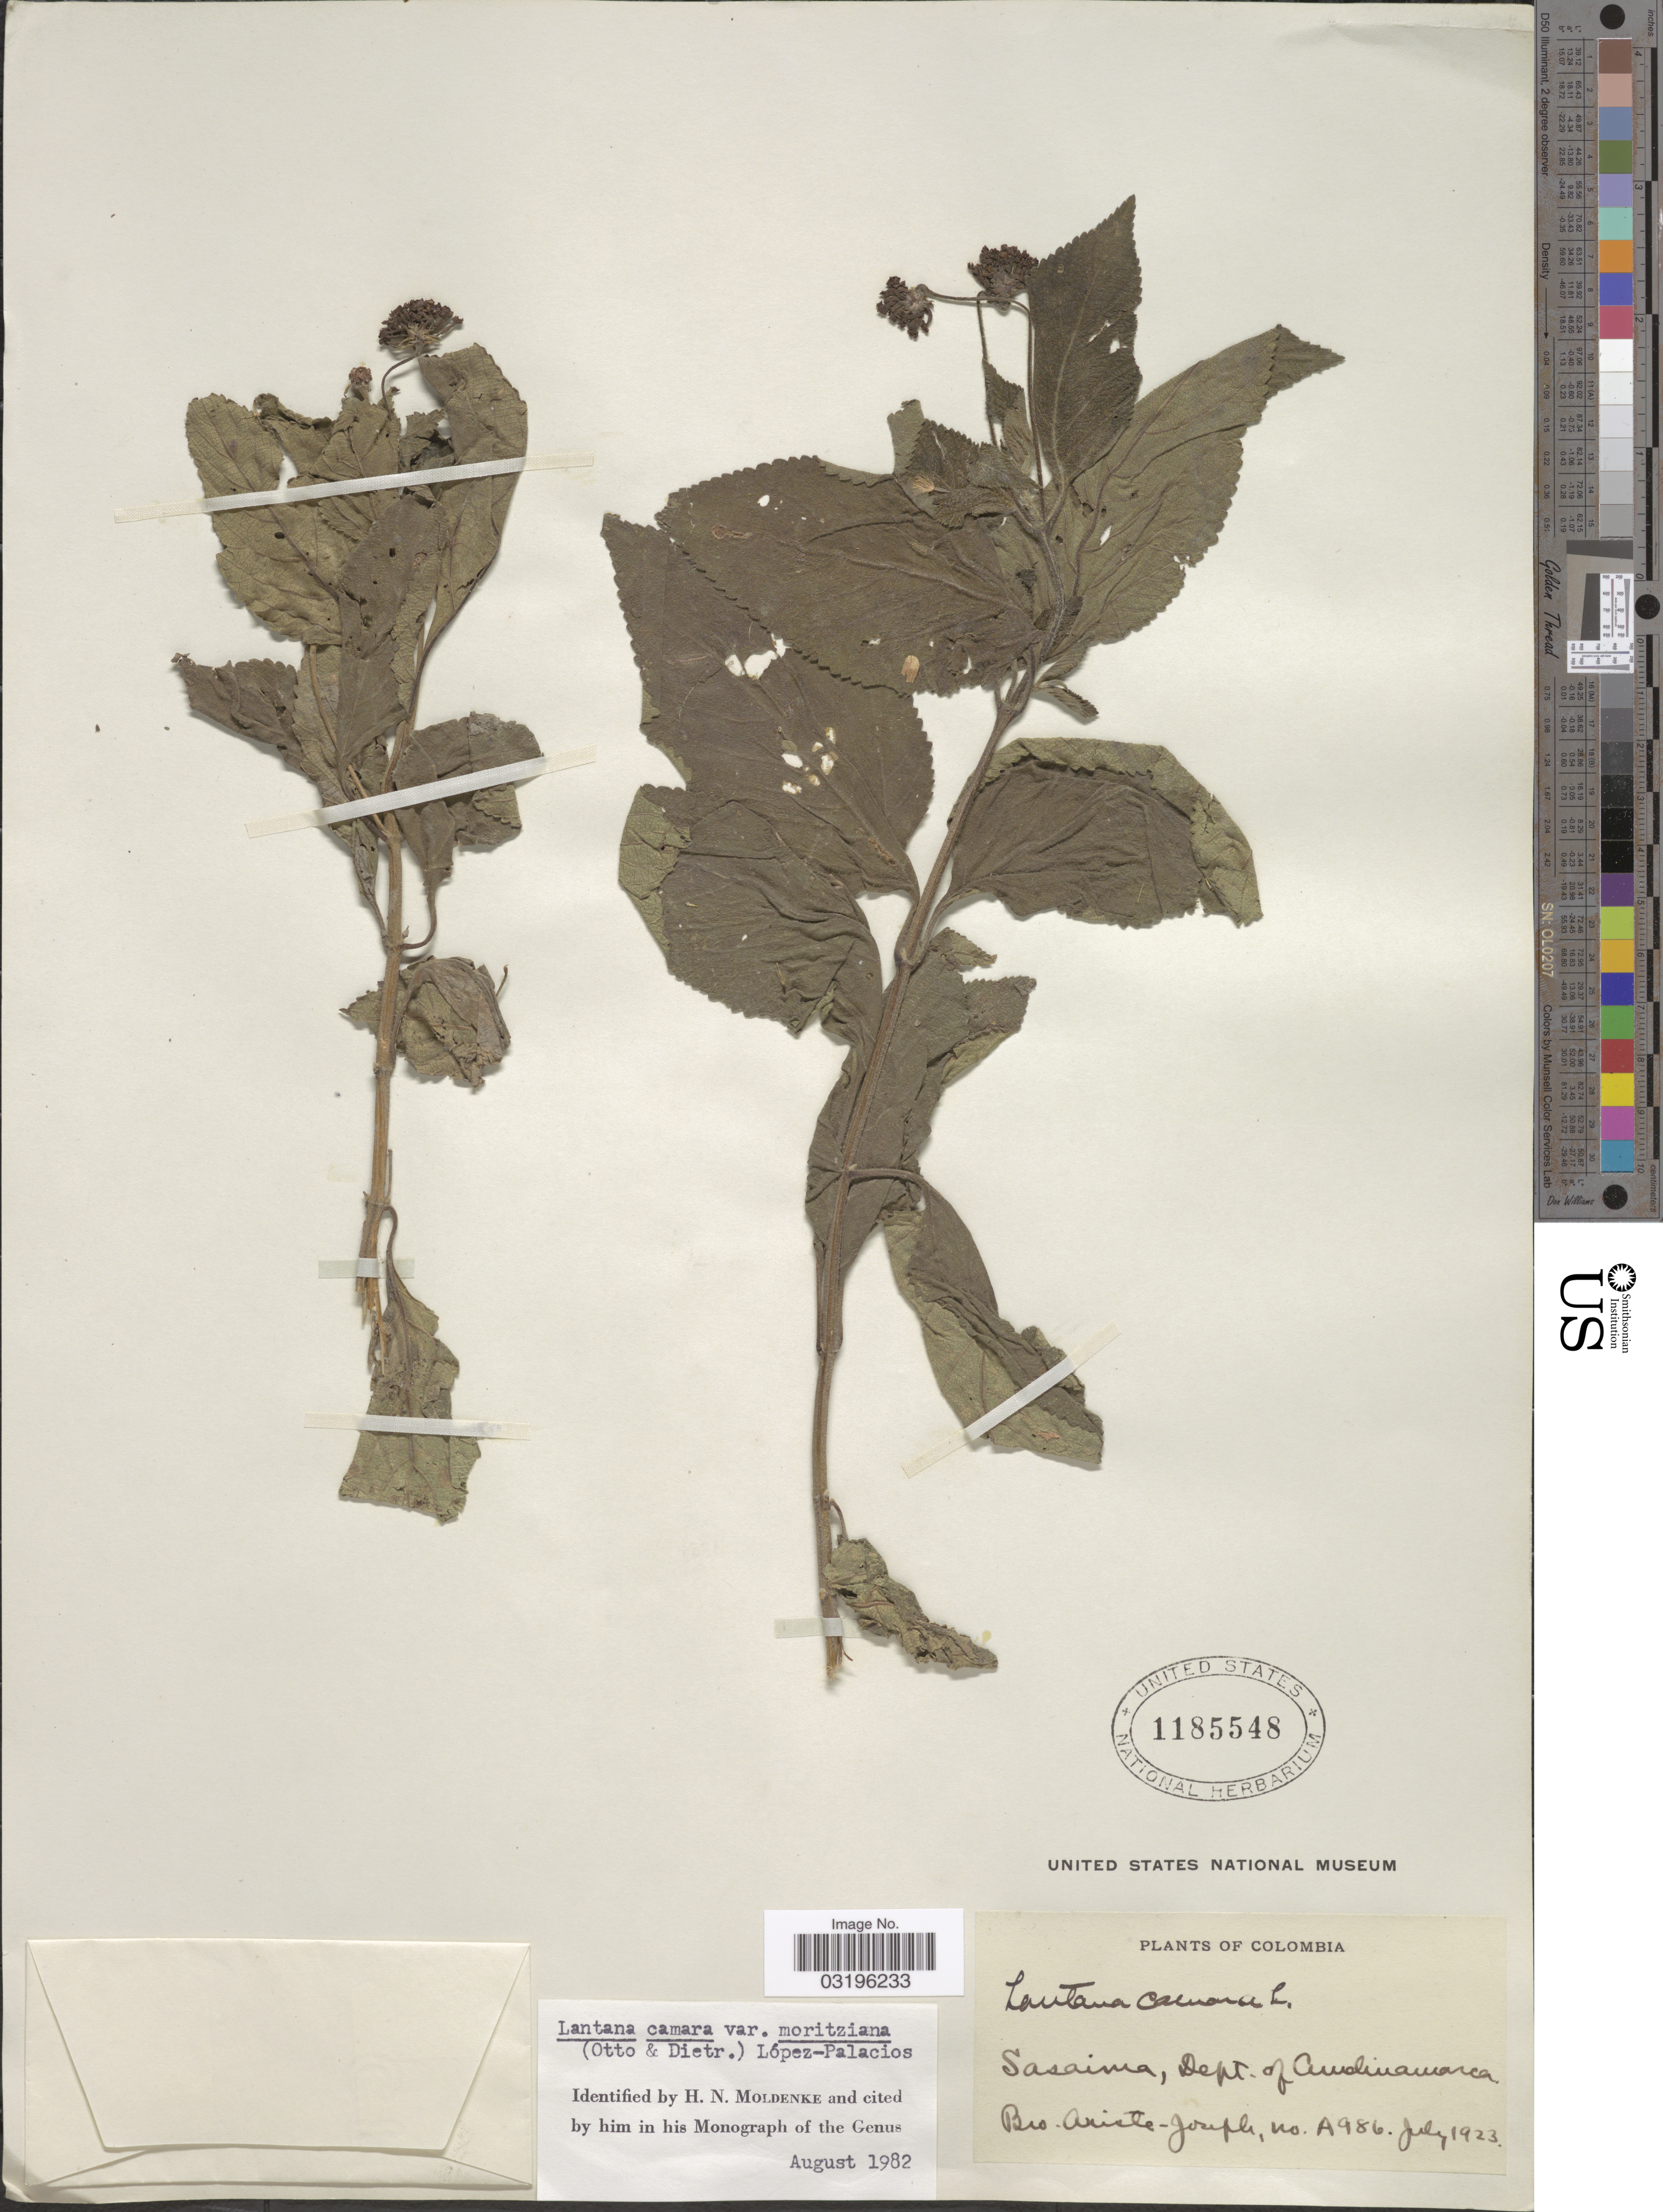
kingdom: Plantae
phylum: Tracheophyta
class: Magnoliopsida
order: Lamiales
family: Verbenaceae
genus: Lantana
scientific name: Lantana camara var. moritziana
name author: (Otto & A. Dietr.) López-Pal.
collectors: Bro. Ariste-Joseph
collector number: A986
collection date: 1923-07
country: Colombia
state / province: Cundinamarca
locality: Sasaima, Dept. of Cundinamarca.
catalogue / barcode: US 1185548